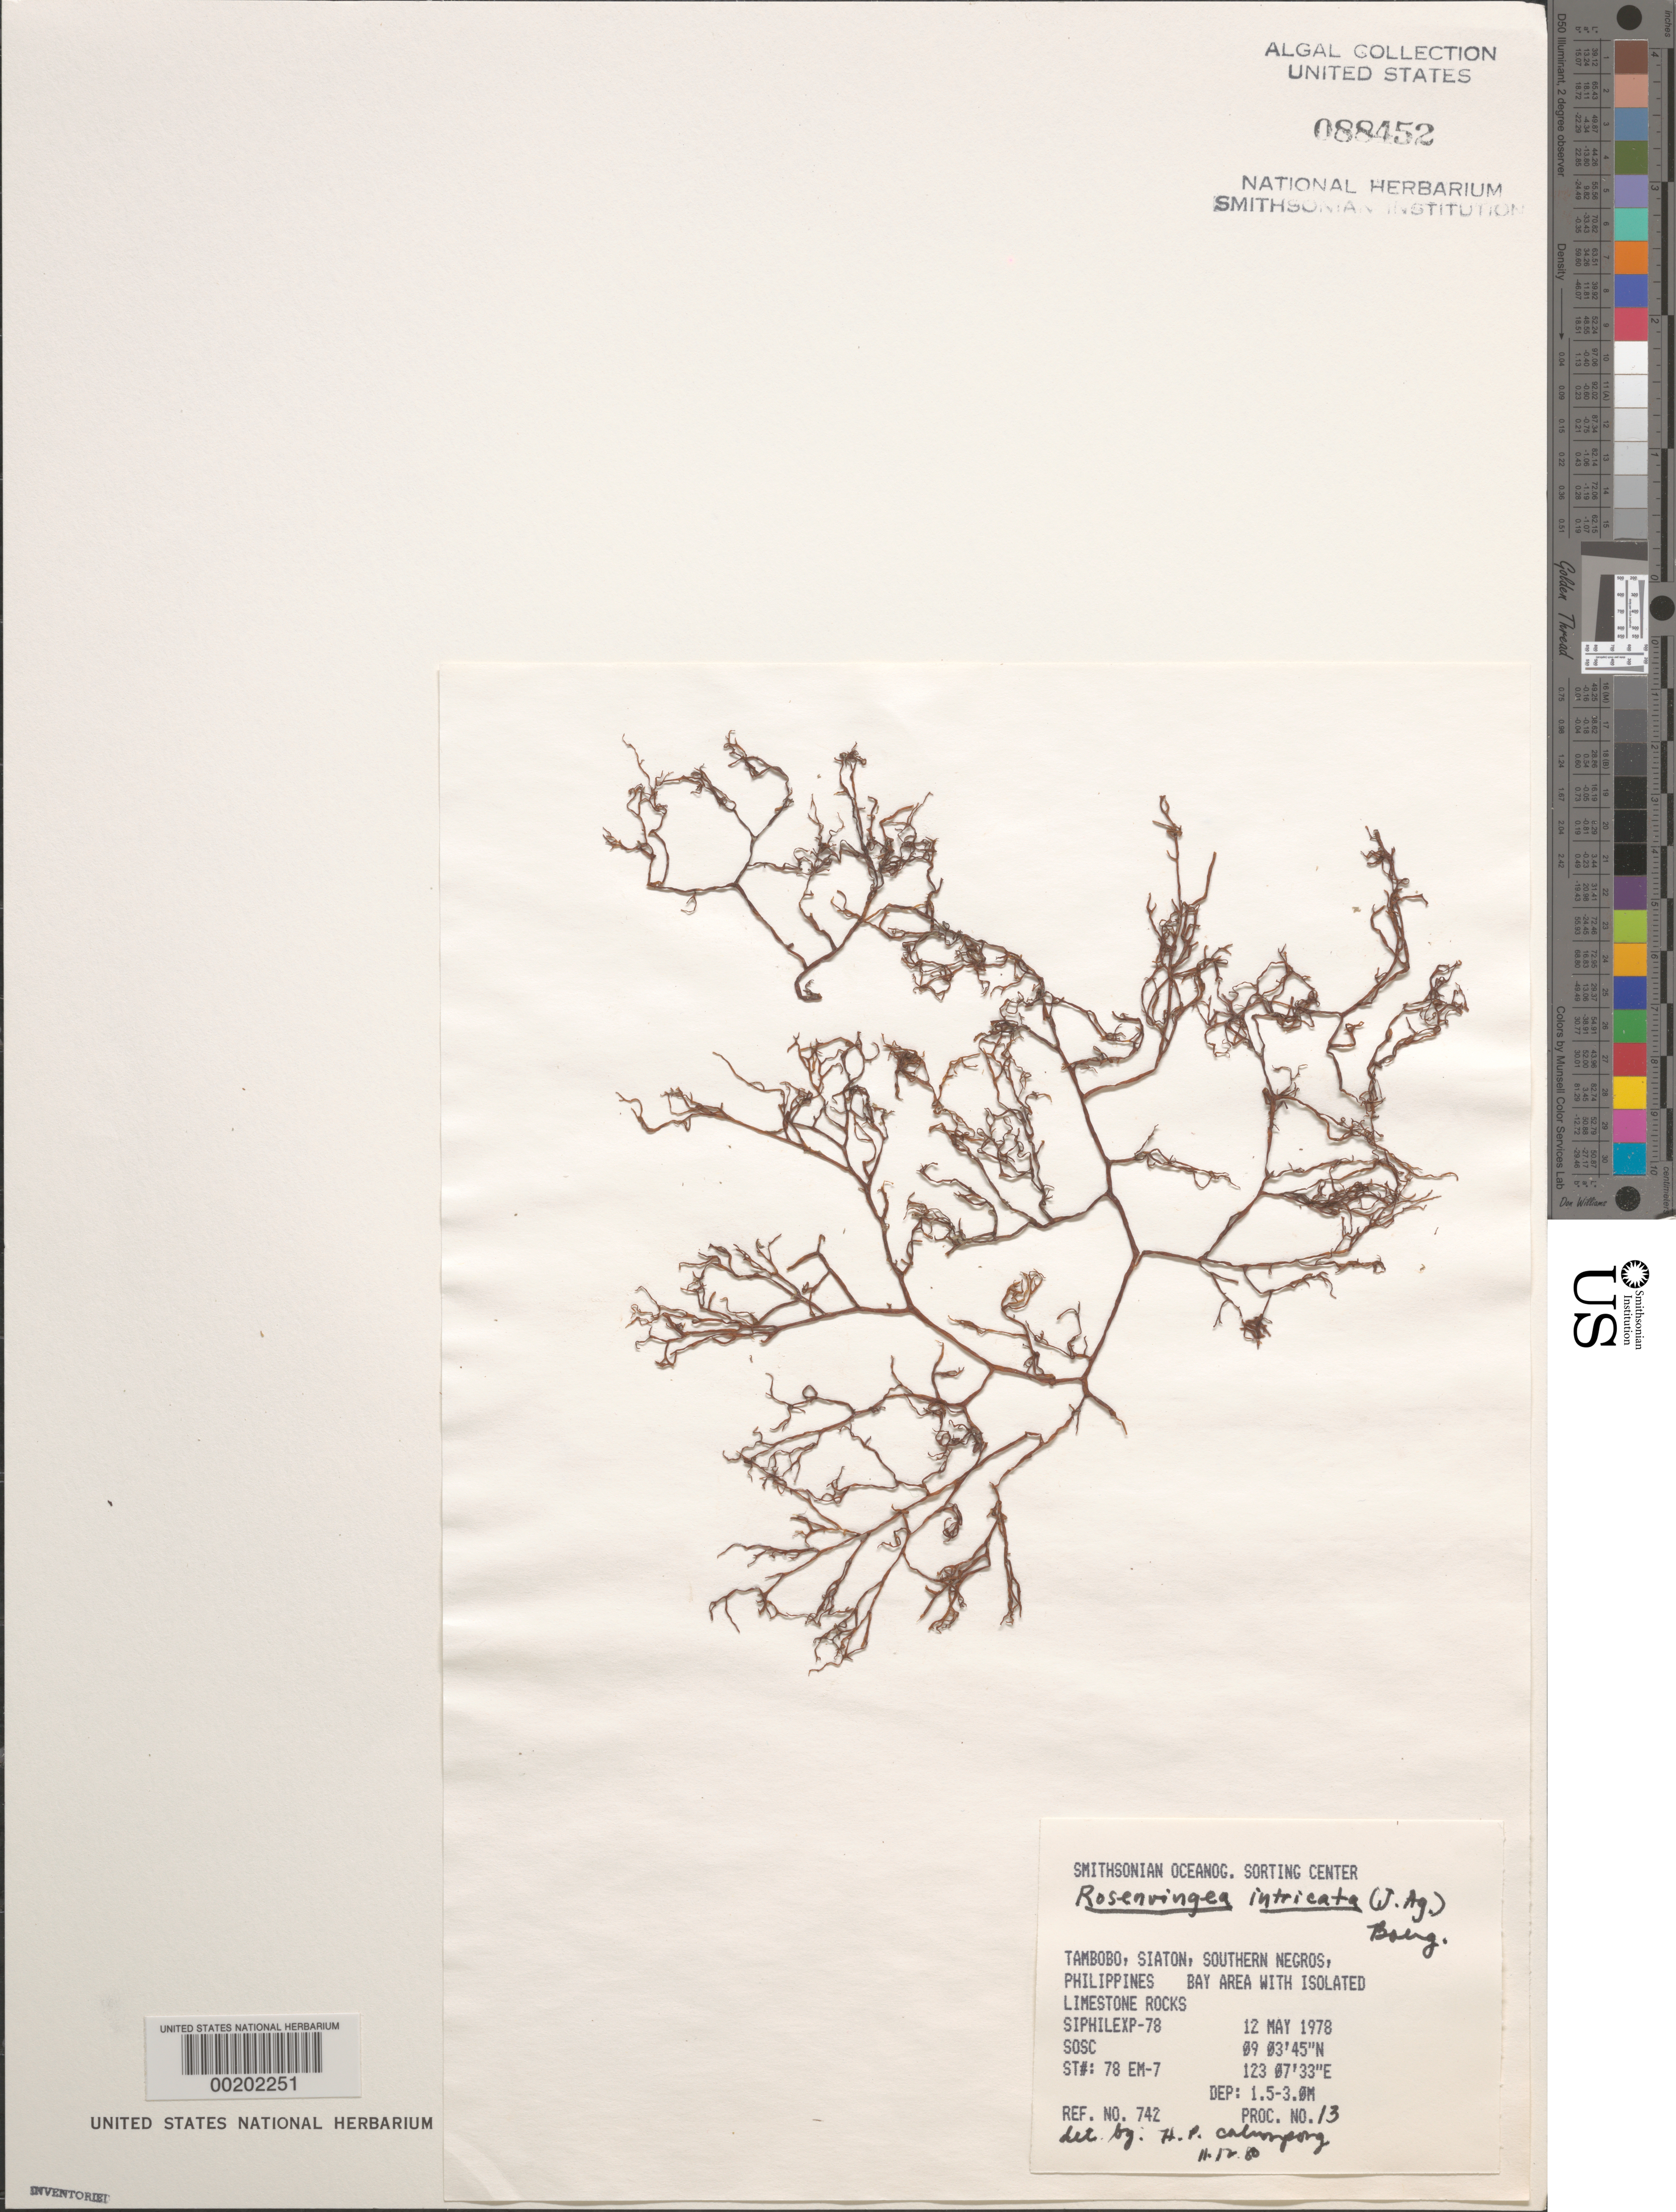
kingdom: Chromista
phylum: Ochrophyta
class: Phaeophyceae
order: Scytosiphonales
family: Scytosiphonaceae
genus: Rosenvingea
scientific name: Rosenvingea endiviifolia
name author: (Martius) M.J. Wynne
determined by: Algae name updating Project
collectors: SOSC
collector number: Station 78 Em-7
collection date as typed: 12 May 1978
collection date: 1978-05-12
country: Philippines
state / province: Central Visayas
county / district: Negros Oriental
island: Negros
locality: Tambobo, Siaton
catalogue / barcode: US 88452